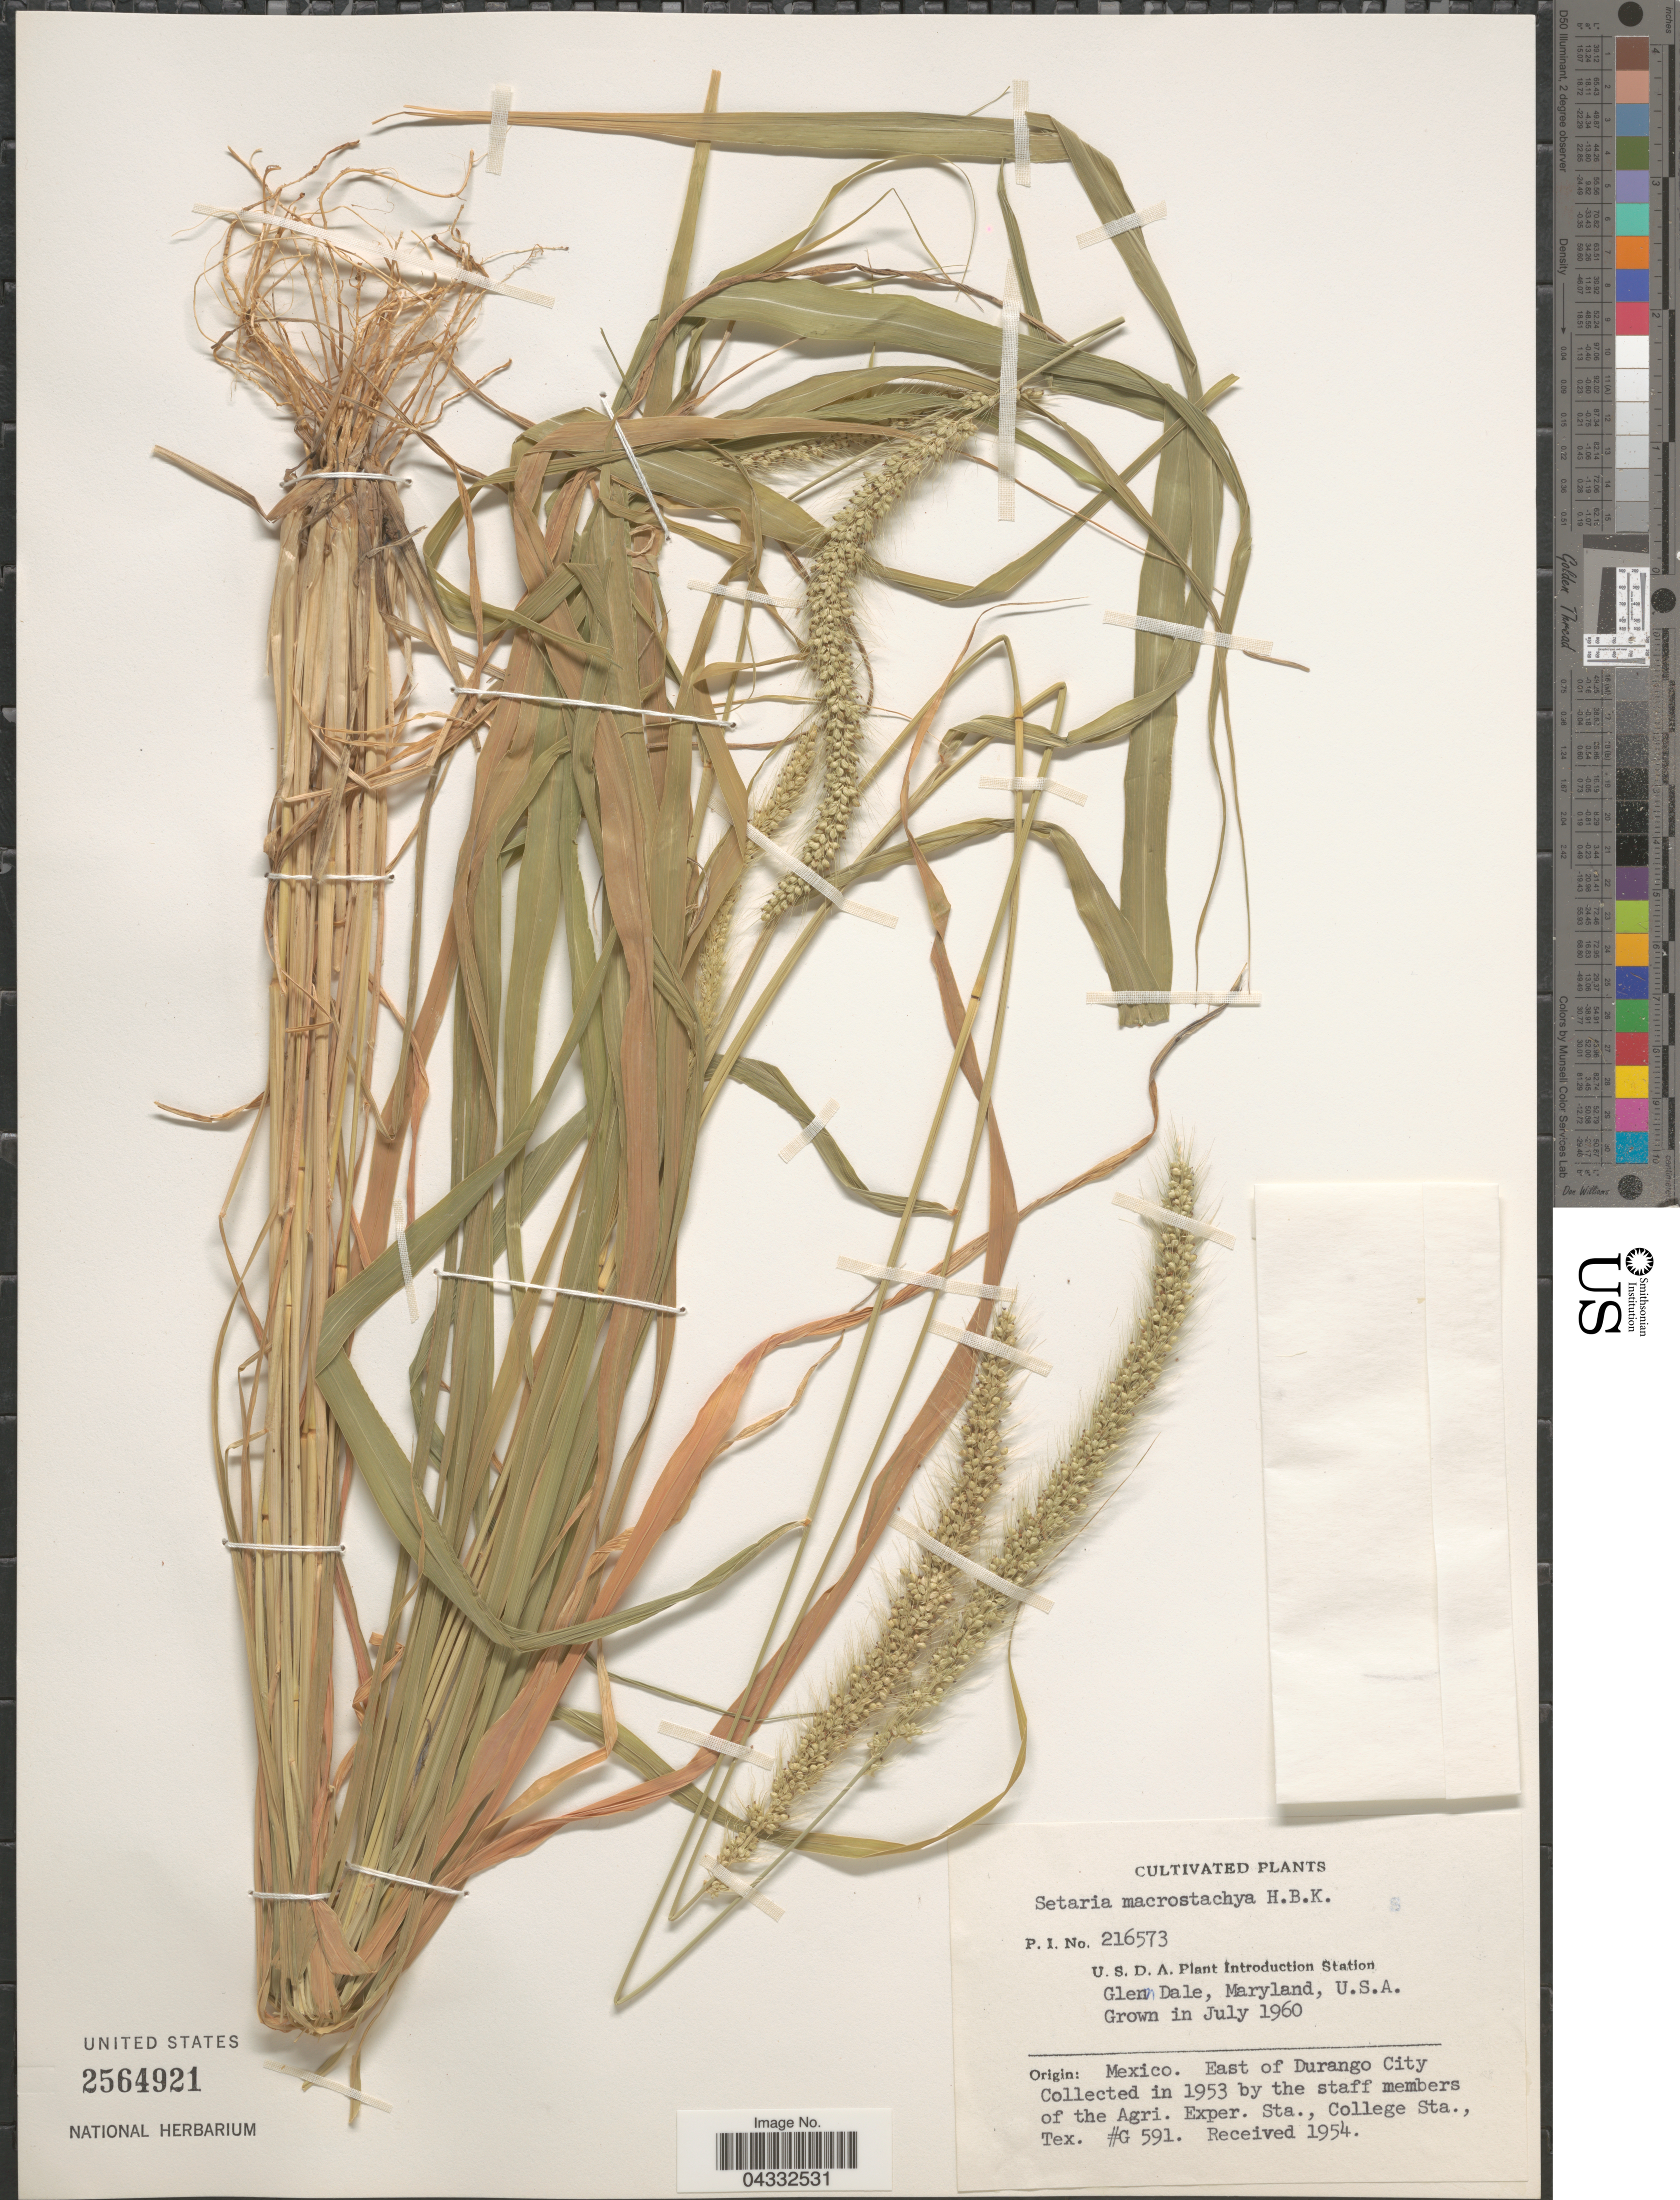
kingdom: Plantae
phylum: Tracheophyta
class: Liliopsida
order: Poales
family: Poaceae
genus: Setaria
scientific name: Setaria macrostachya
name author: Kunth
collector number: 216573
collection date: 1960-07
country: United States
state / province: Maryland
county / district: Prince George's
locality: U.S.D.A. Plant Introduction Station. Glen Dale.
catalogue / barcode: US 2564921